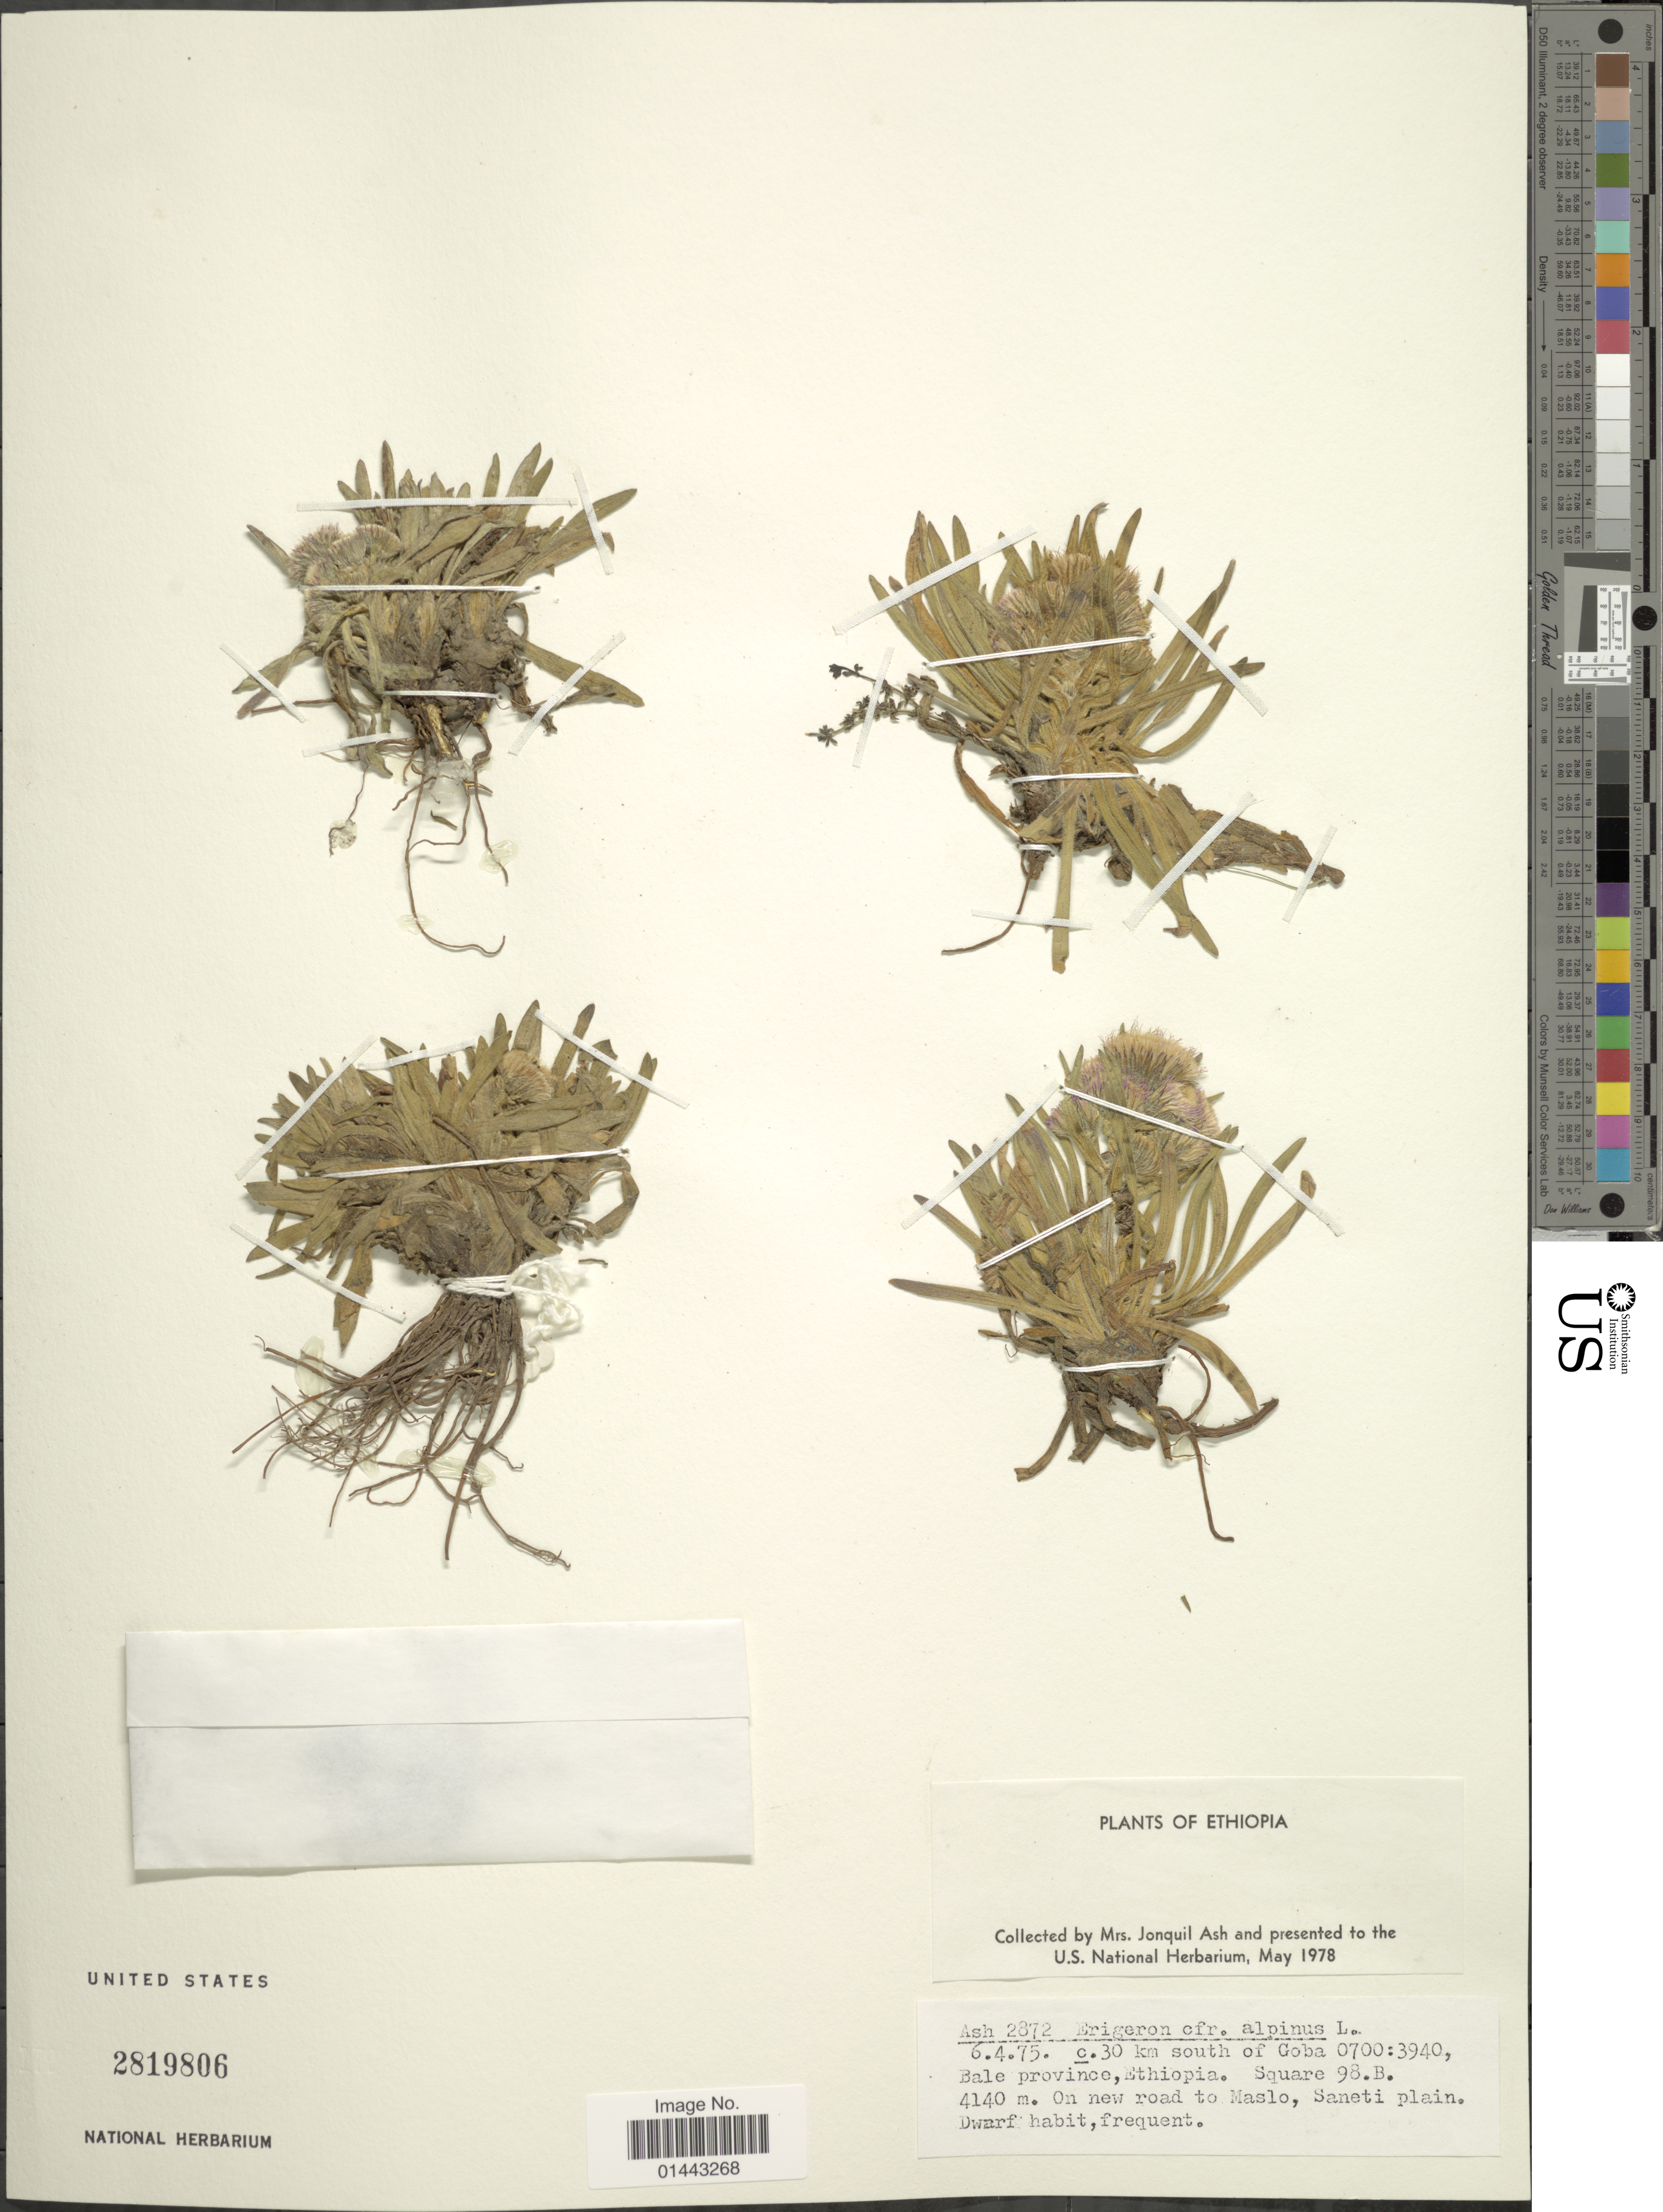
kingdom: Plantae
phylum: Tracheophyta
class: Magnoliopsida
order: Asterales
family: Asteraceae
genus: Erigeron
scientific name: Erigeron alpinus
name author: L.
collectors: -. Ash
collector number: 2872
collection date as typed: Transcribed d/m/y: 6/4/75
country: Ethiopia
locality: C. 30 km south of Goba 0700:3940, Bale province, Square 98. B., on new road to Maslo, Saneti plain.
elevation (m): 4140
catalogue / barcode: US 2819806